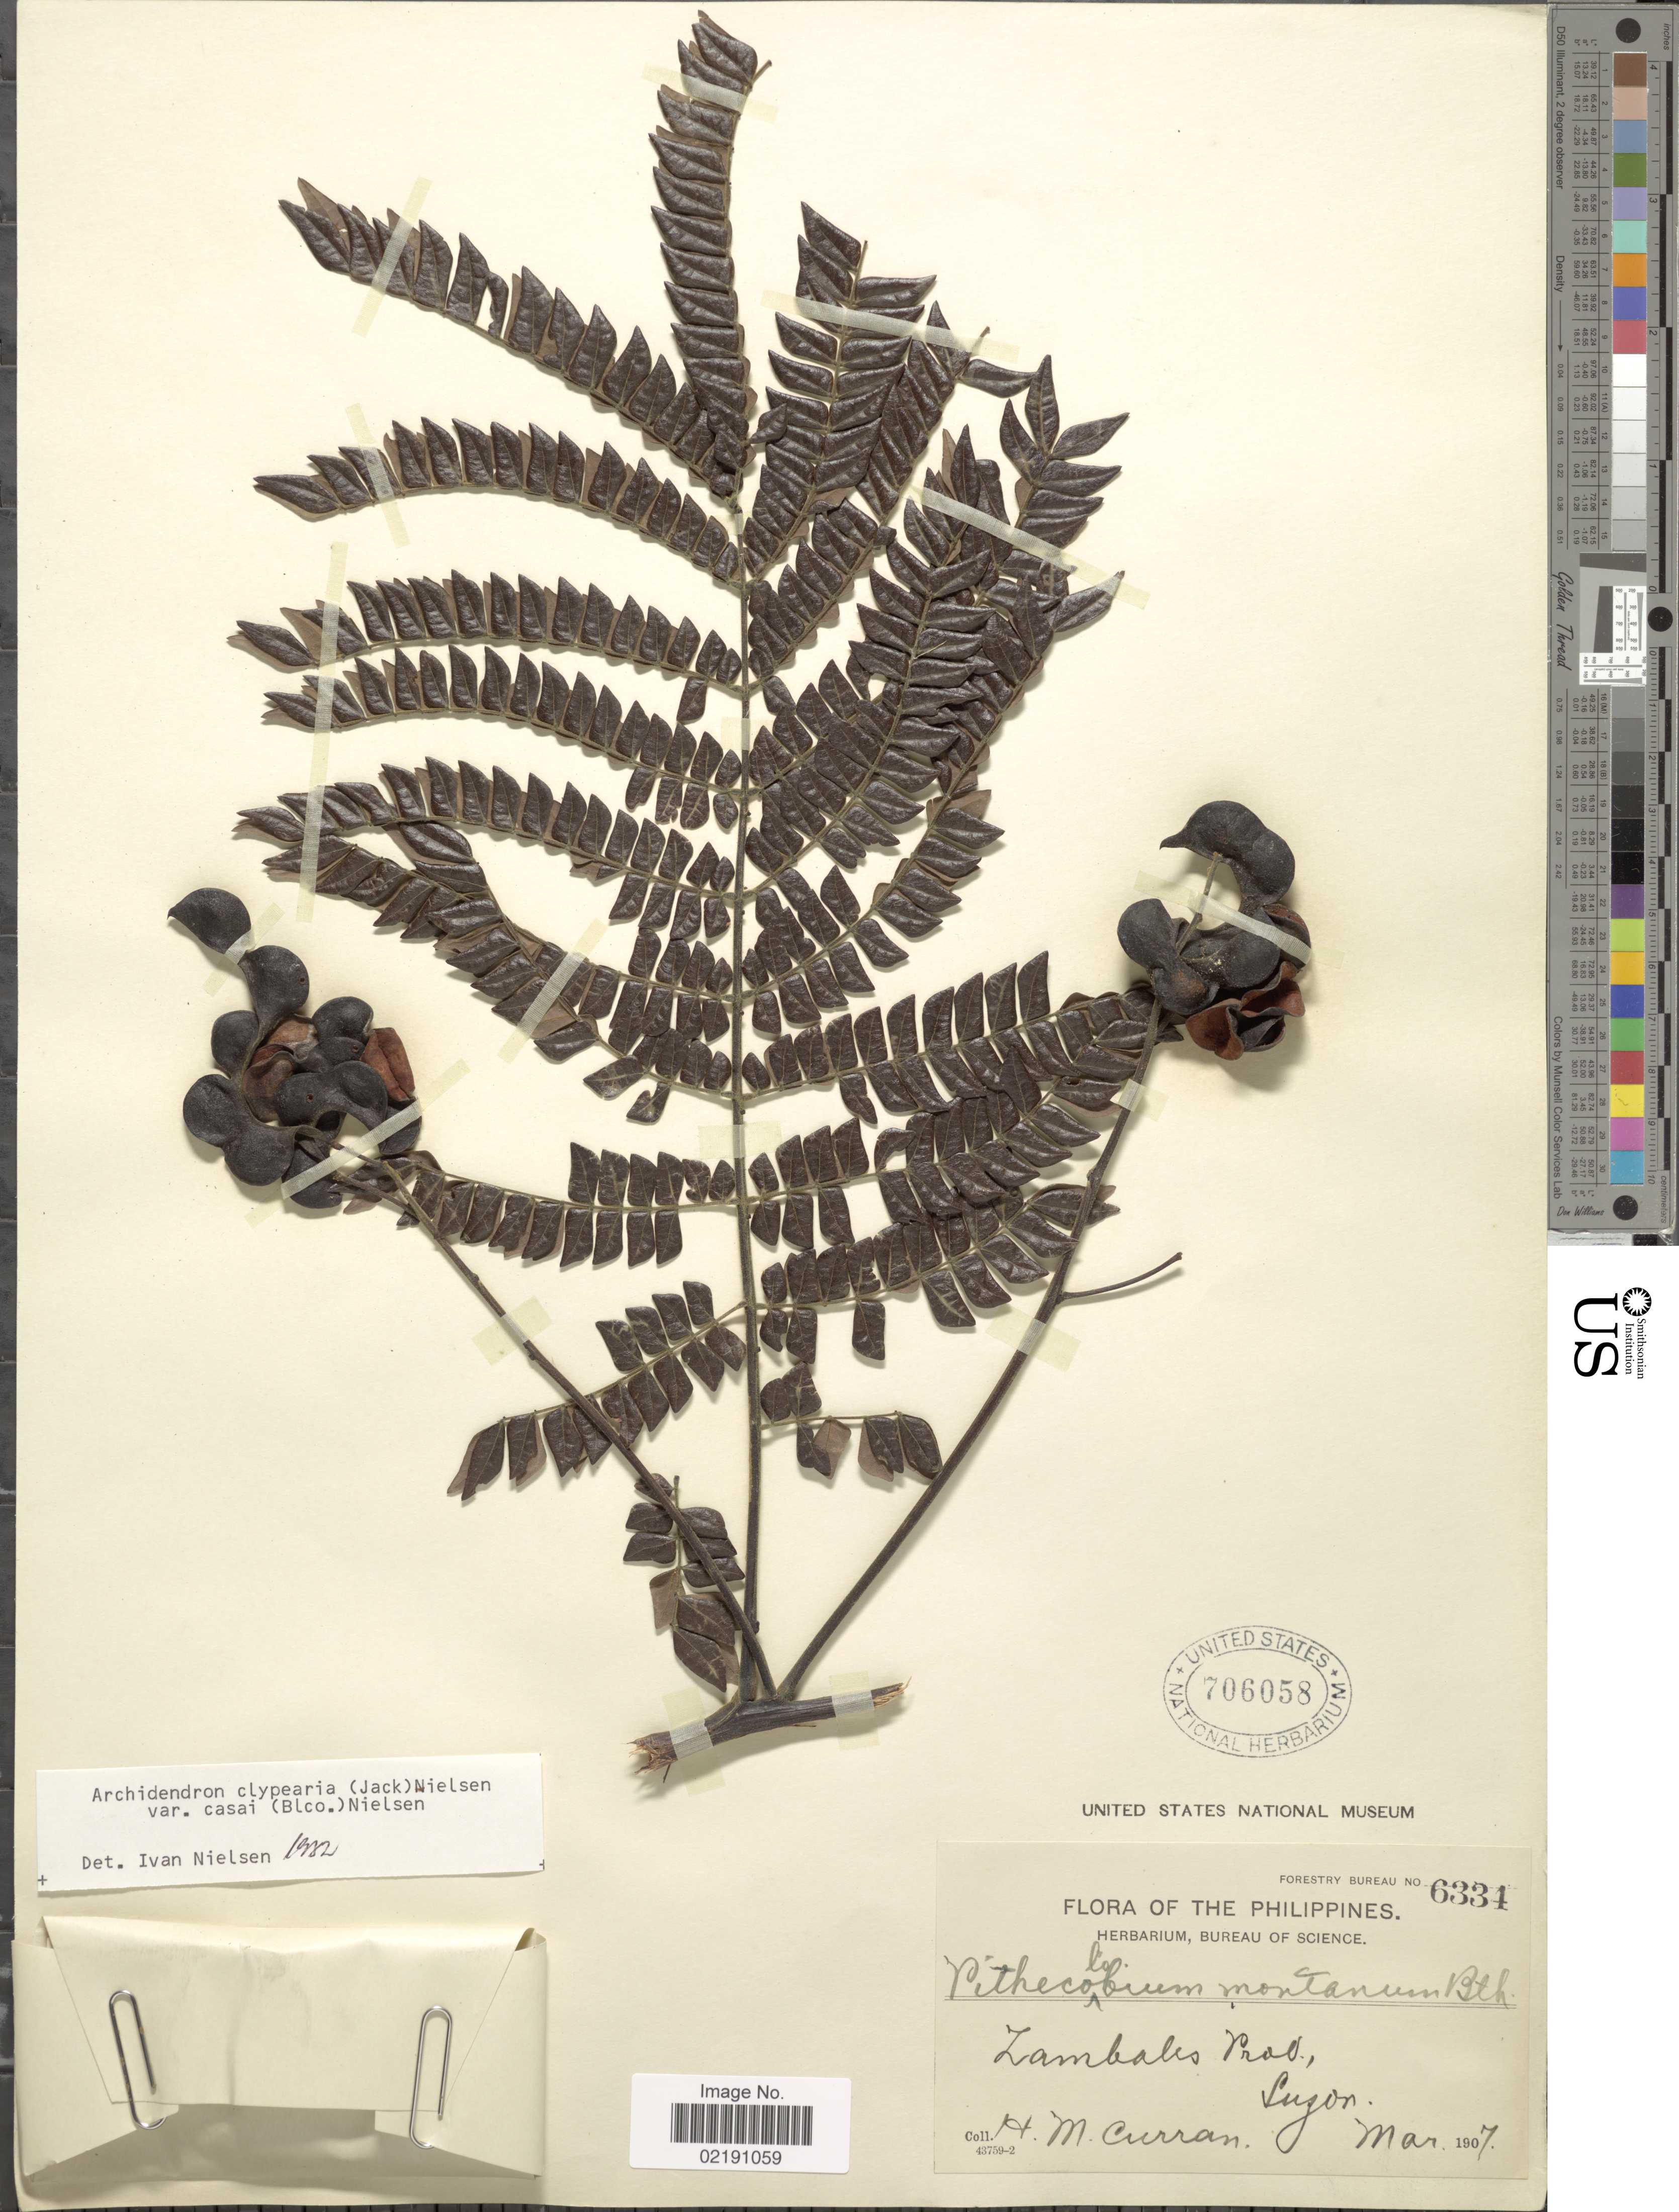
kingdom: Plantae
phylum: Tracheophyta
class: Magnoliopsida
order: Fabales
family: Fabaceae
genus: Archidendron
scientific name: Archidendron clypearia var. casai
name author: (Blanco) I.C. Nielsen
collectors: H. M. Curran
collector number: Forestry Bureau 6334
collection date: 1907-03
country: Philippines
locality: Zambales Prov., Luzon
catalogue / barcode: US 706058